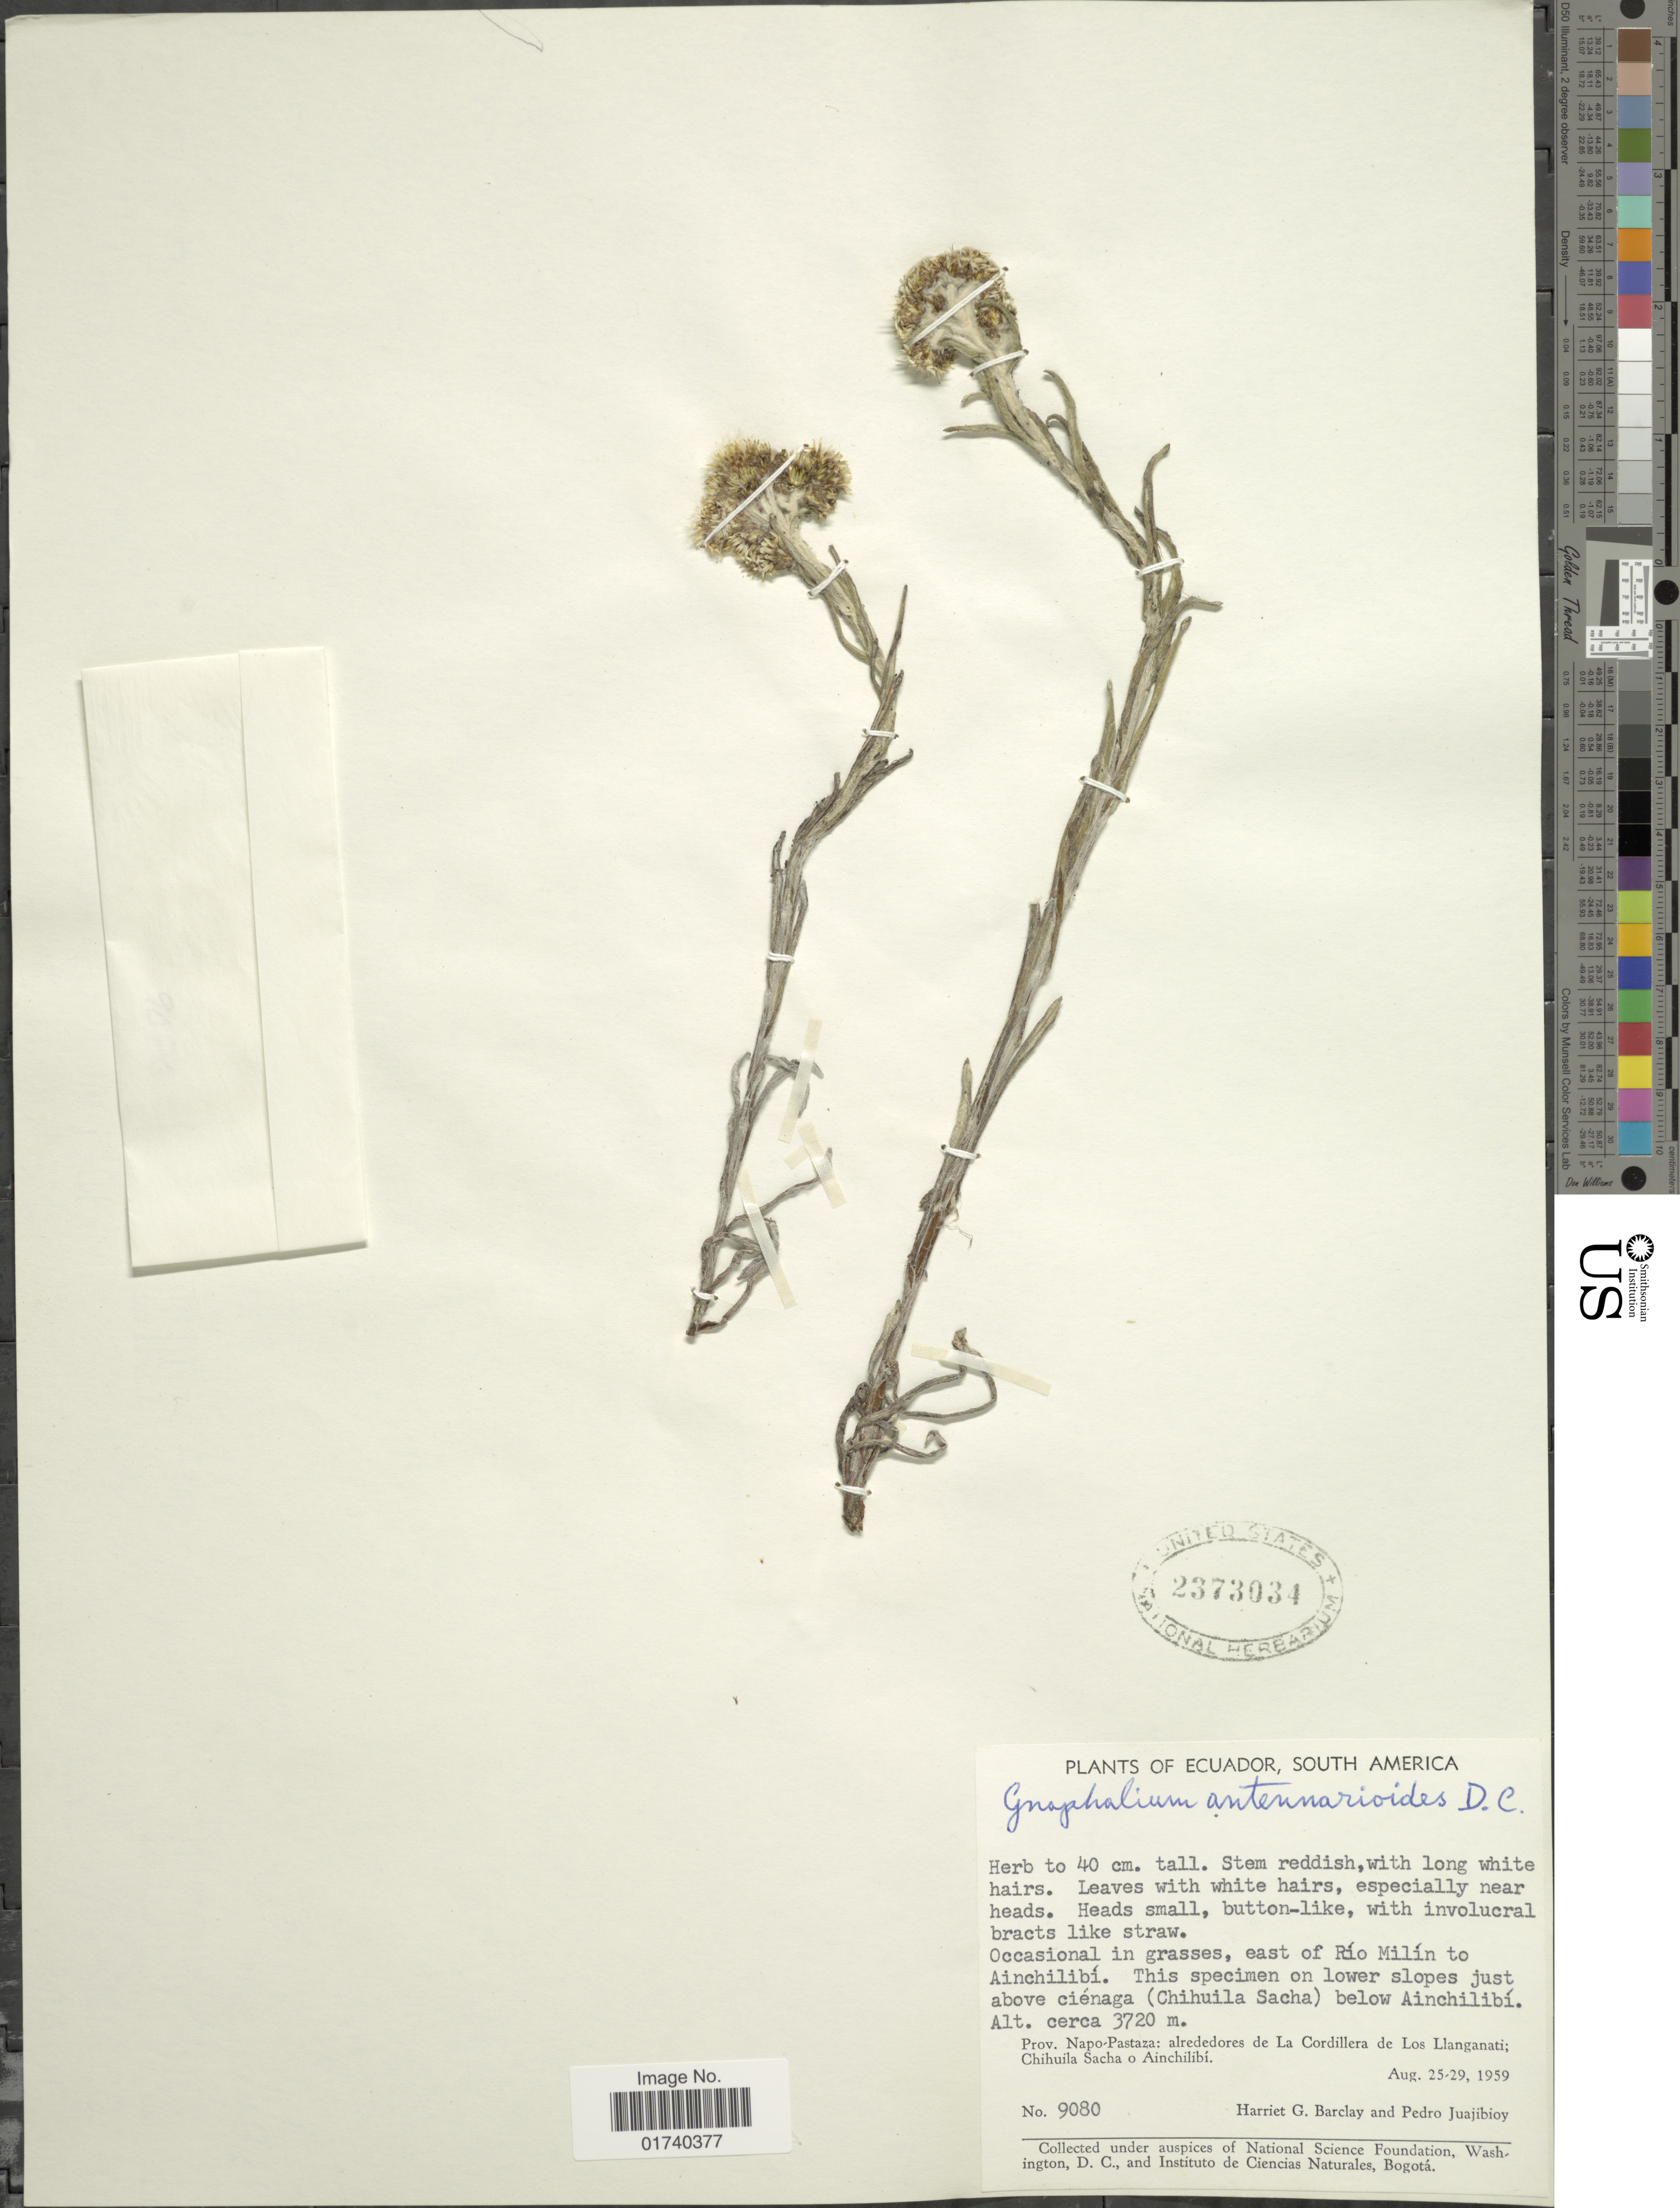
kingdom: Plantae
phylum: Tracheophyta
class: Magnoliopsida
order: Asterales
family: Asteraceae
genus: Chryselium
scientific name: Chryselium gnaphalioides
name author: (Kunth) Urtubey & S.E. Freire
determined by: Nesom, Guy L.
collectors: H. G. Barclay & P. Juajibioy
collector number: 9080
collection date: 1959-08-25/1959-08-29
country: Ecuador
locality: Occasional in grasses, east of Rio Milin to Ainchilibi. This specimen on lower slopes just above cienaga ( Chihuila Sacha ) below Ainchilibi, Prov. Napo - Pastaza: alrededores de La Cordillera de Los Llanganati Chihuila Sacha o Ainchilibi.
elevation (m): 3720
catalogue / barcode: US 2373034